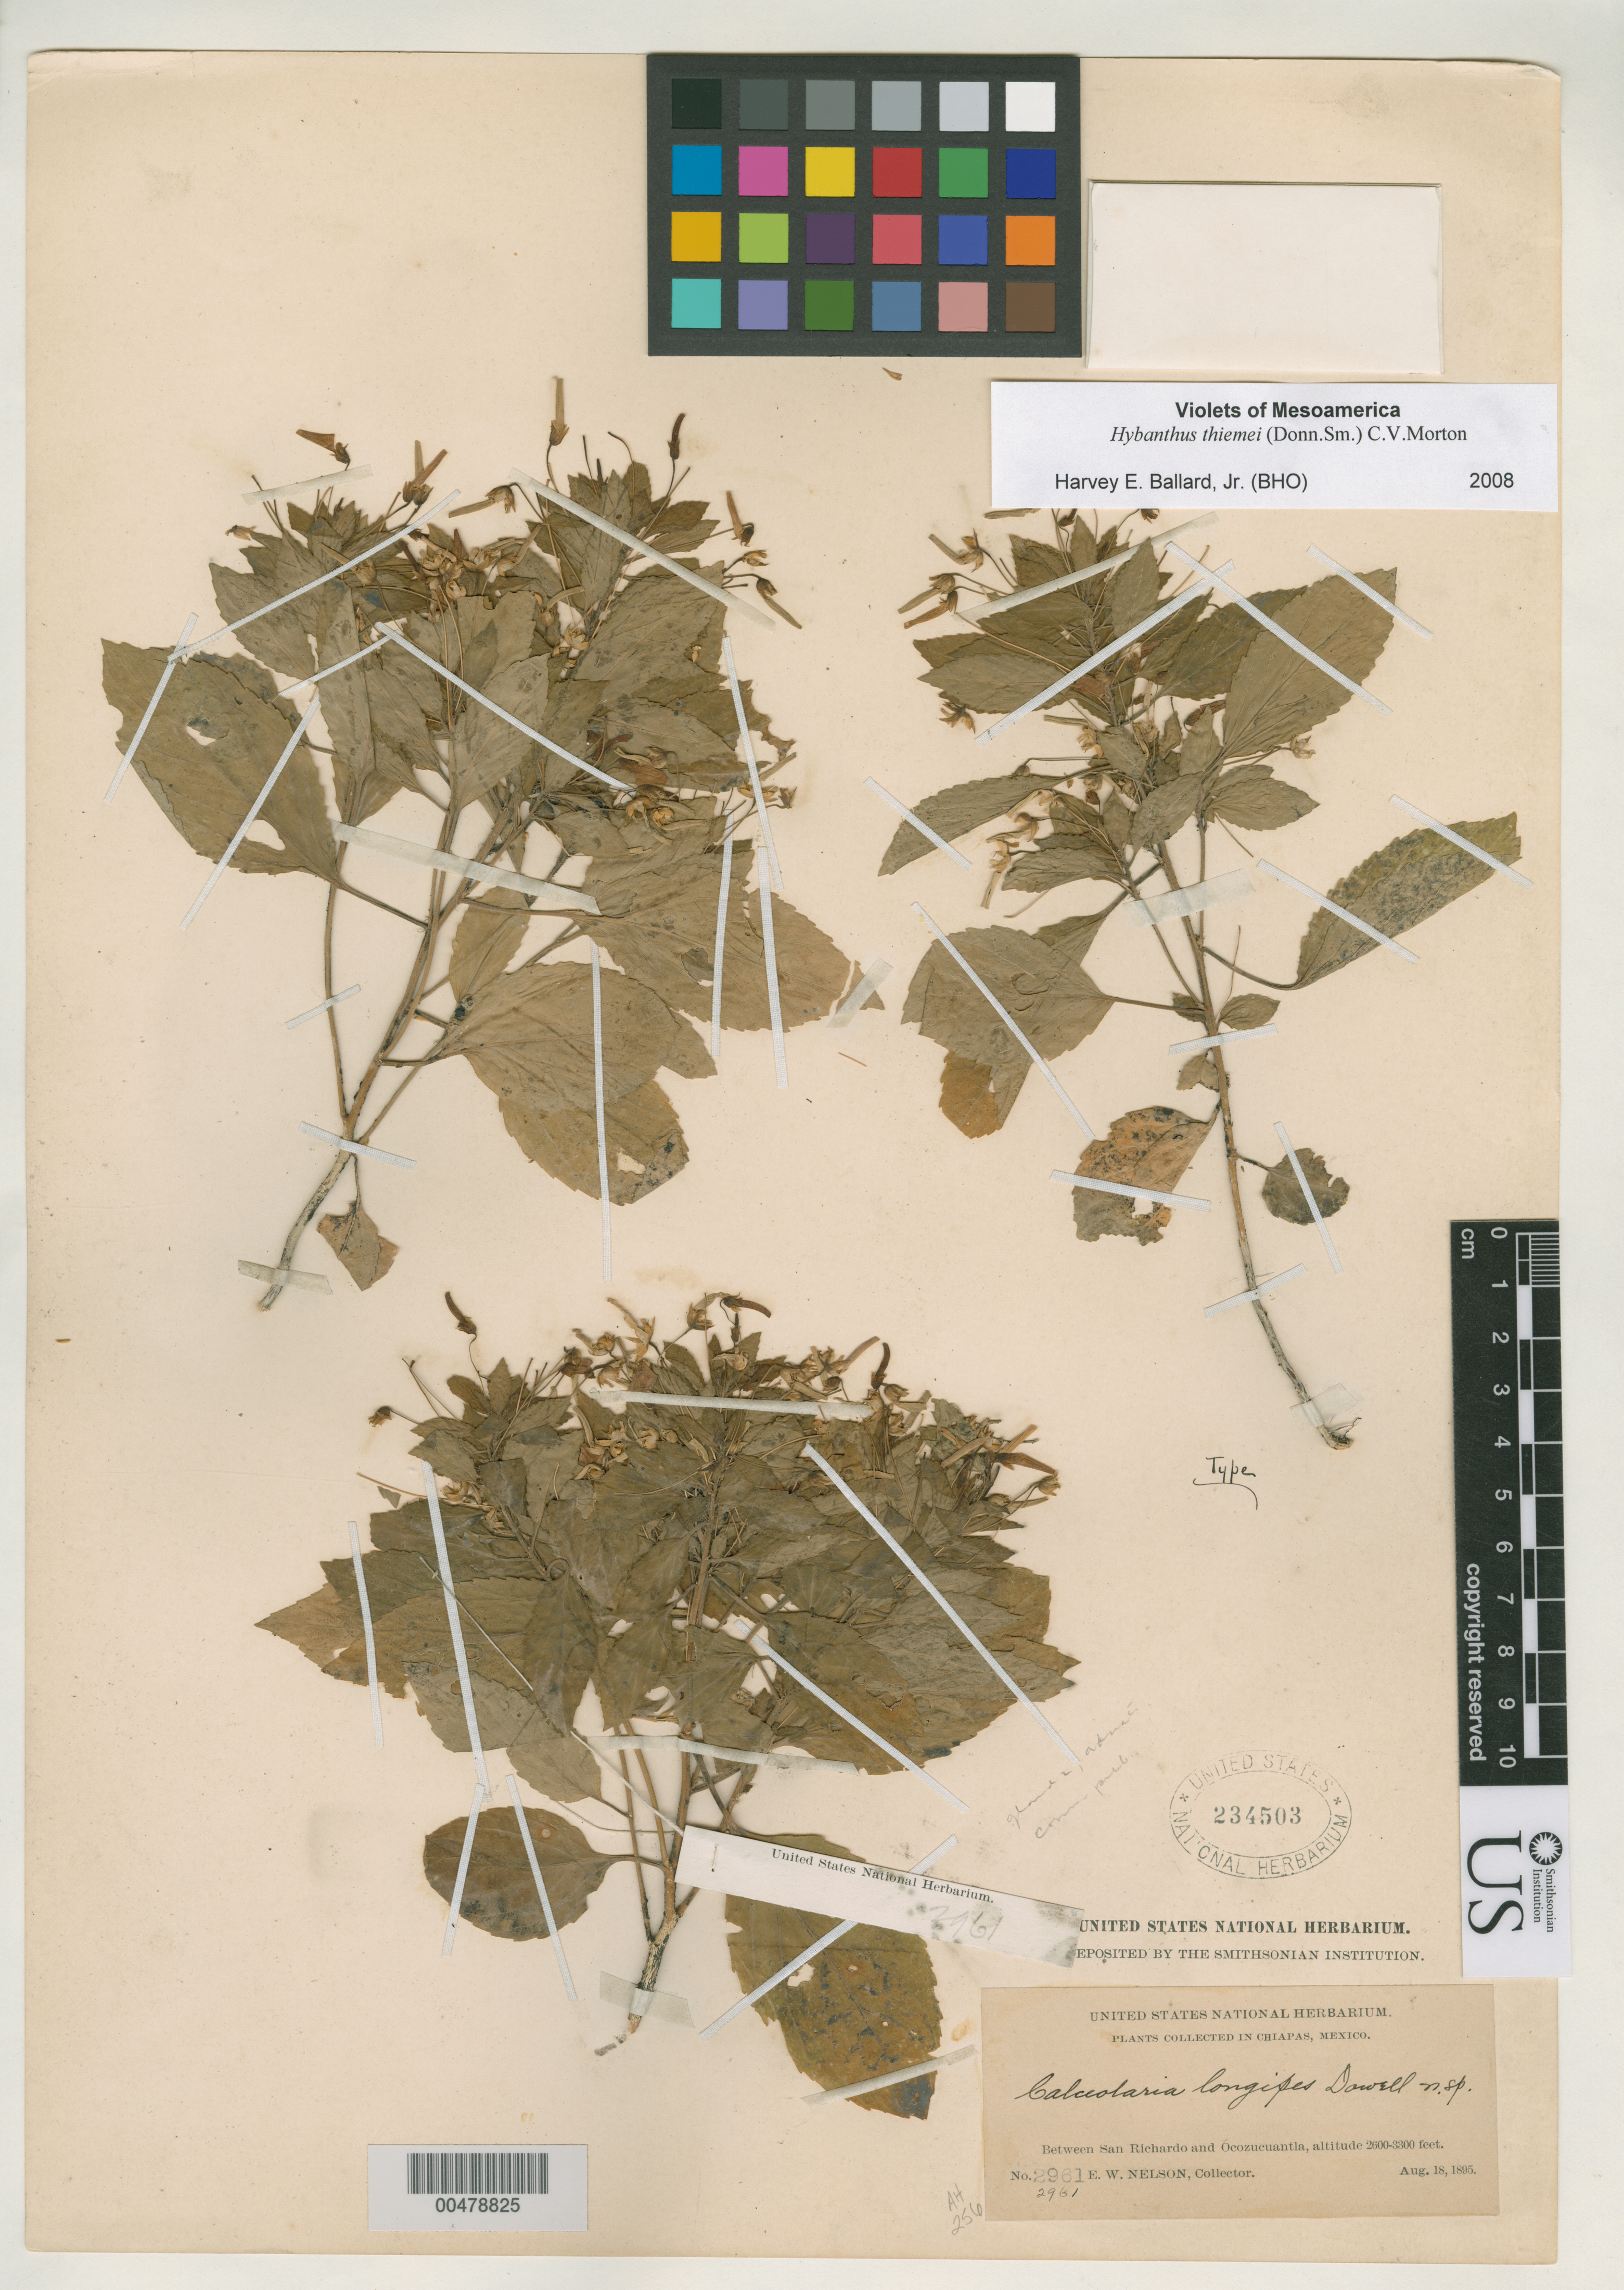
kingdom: Plantae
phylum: Tracheophyta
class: Magnoliopsida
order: Malpighiales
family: Violaceae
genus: Calceolaria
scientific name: Calceolaria longipes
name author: Dowell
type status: Holotype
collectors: E. W. Nelson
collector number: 2961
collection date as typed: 18 Aug 1895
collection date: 1895-08-18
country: Mexico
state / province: Chiapas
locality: Between San Richardo & Ocozucuantla.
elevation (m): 792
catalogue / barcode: US 234503